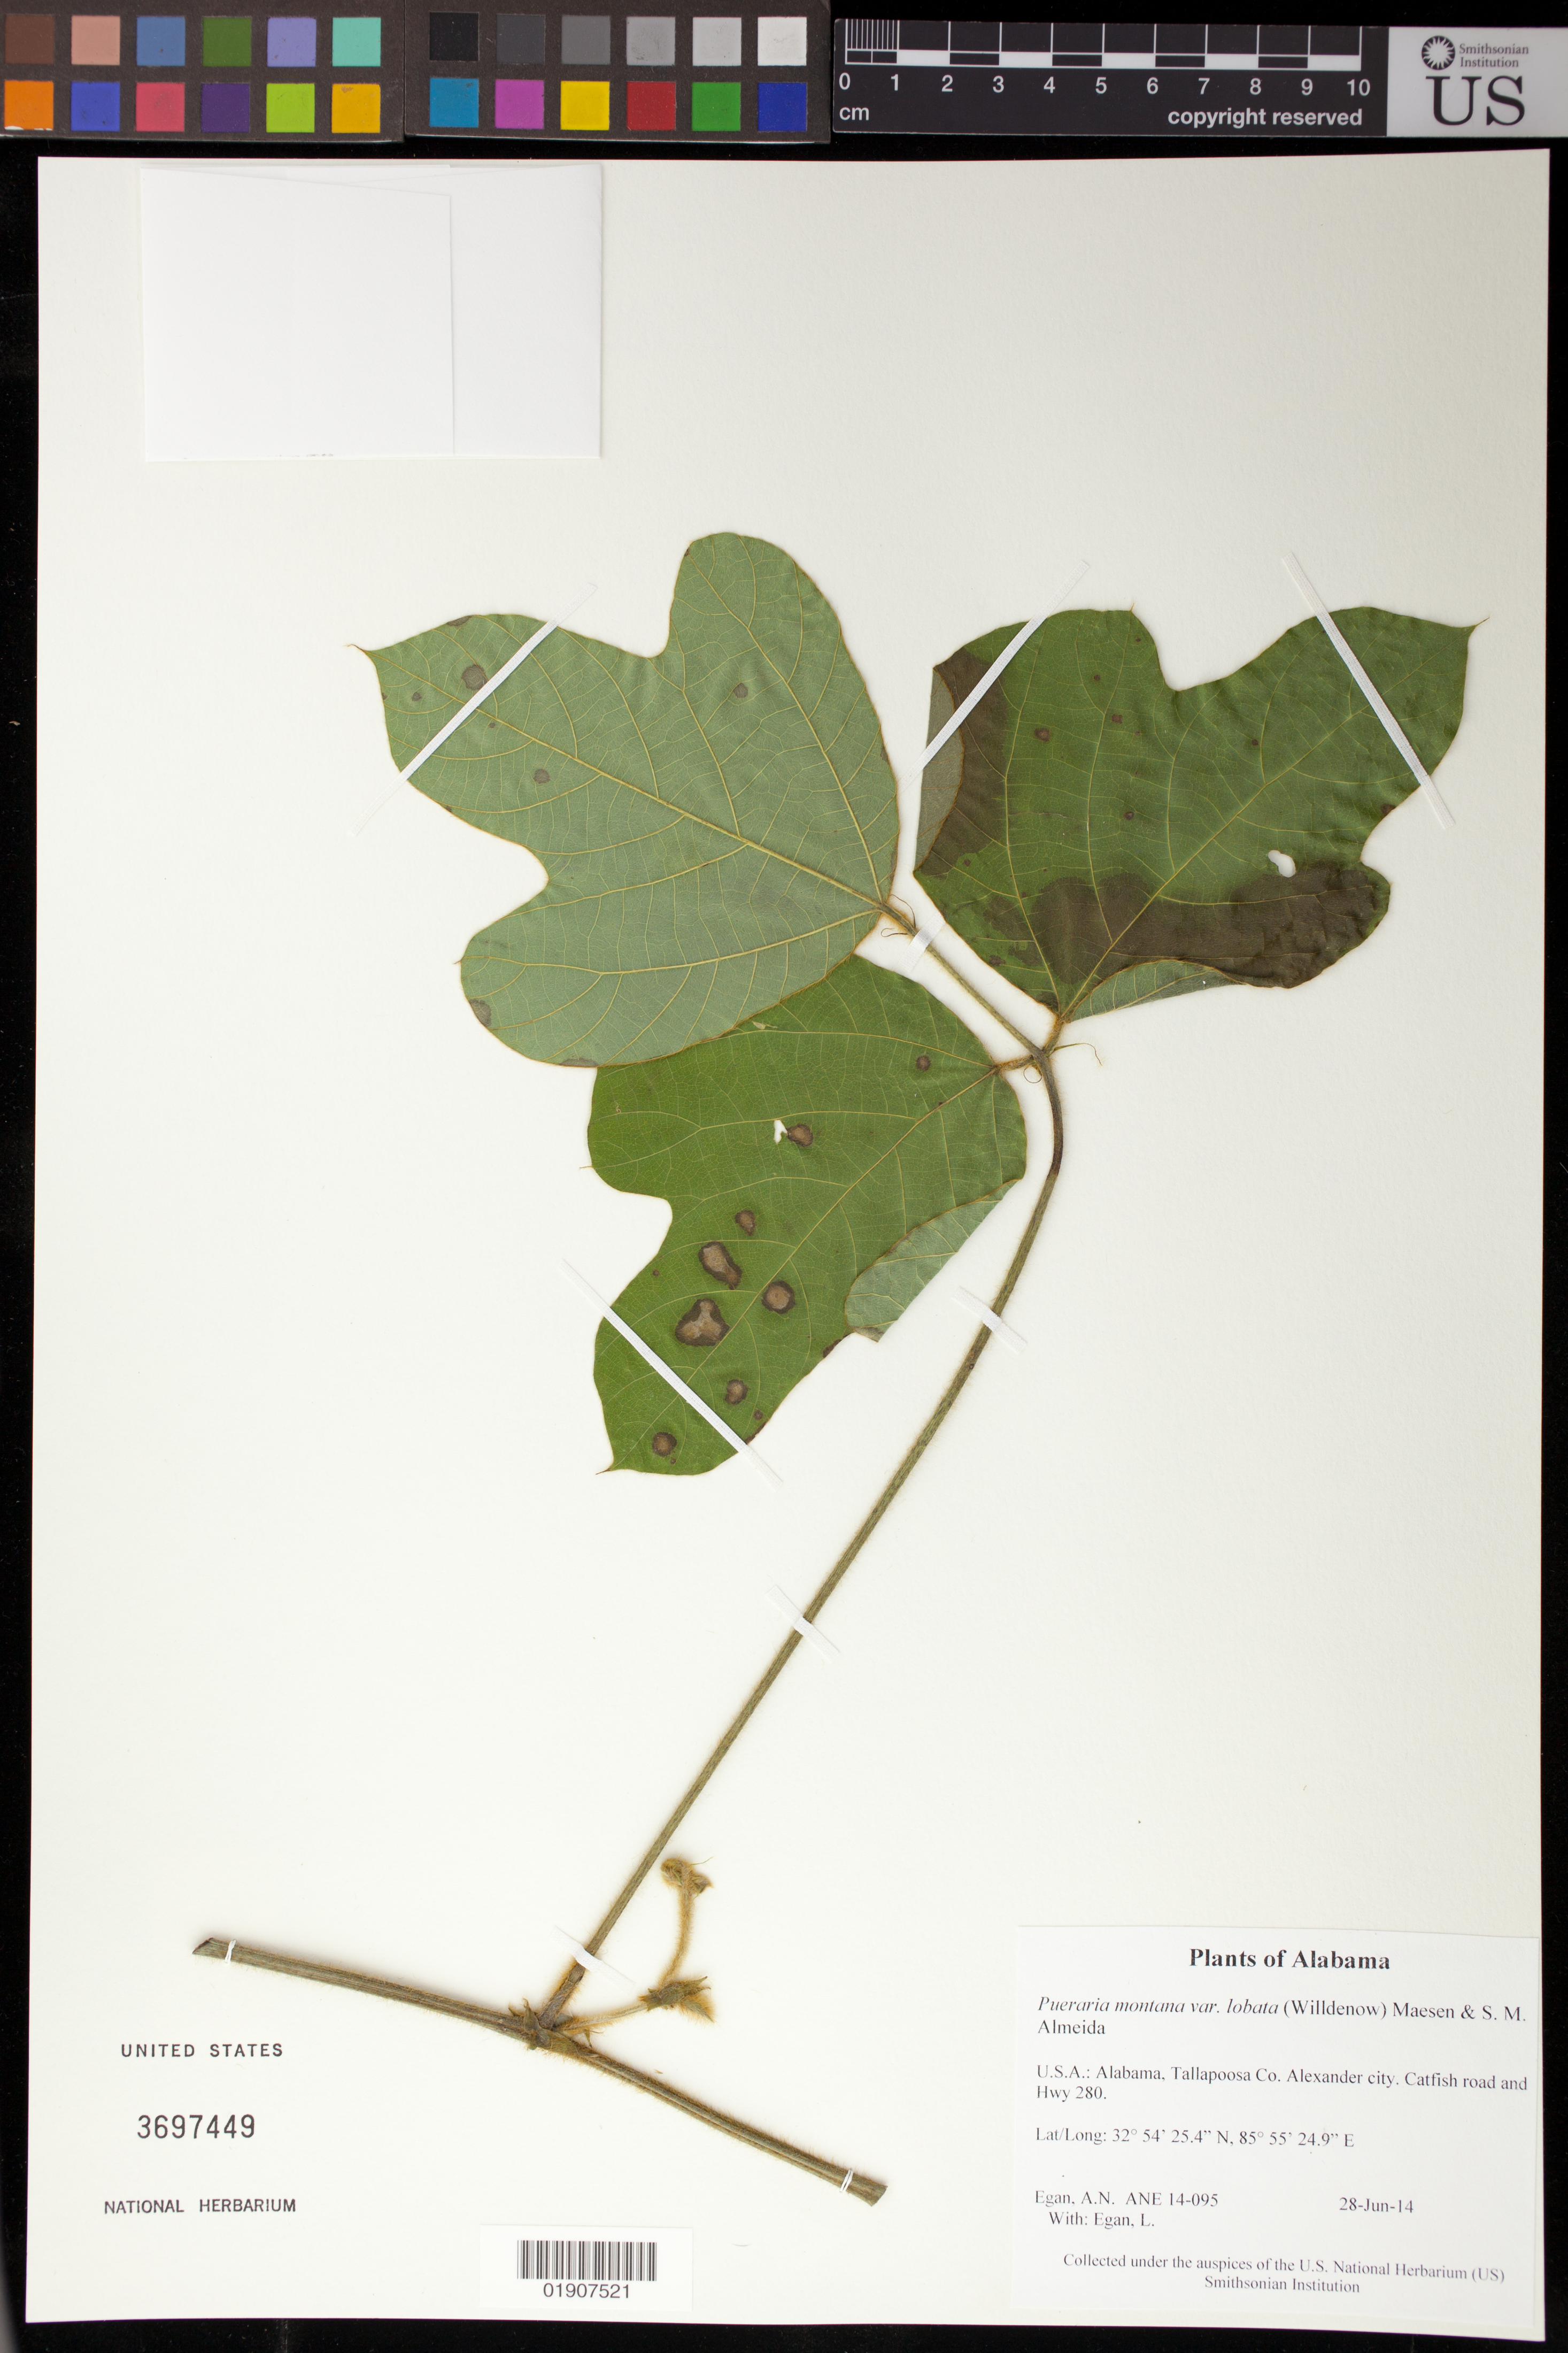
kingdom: Plantae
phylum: Tracheophyta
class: Magnoliopsida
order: Fabales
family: Fabaceae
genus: Pueraria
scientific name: Pueraria montana var. lobata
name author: (Willd.) Maesen & S.M. Almeida ex Sanjappa & Pradeep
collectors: A. N. Egan & L. Egan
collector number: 14-095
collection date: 2014-06-28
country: United States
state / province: Alabama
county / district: Tallapoosa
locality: Alexander city. Catfish road and Hwy 280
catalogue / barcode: US 3697449